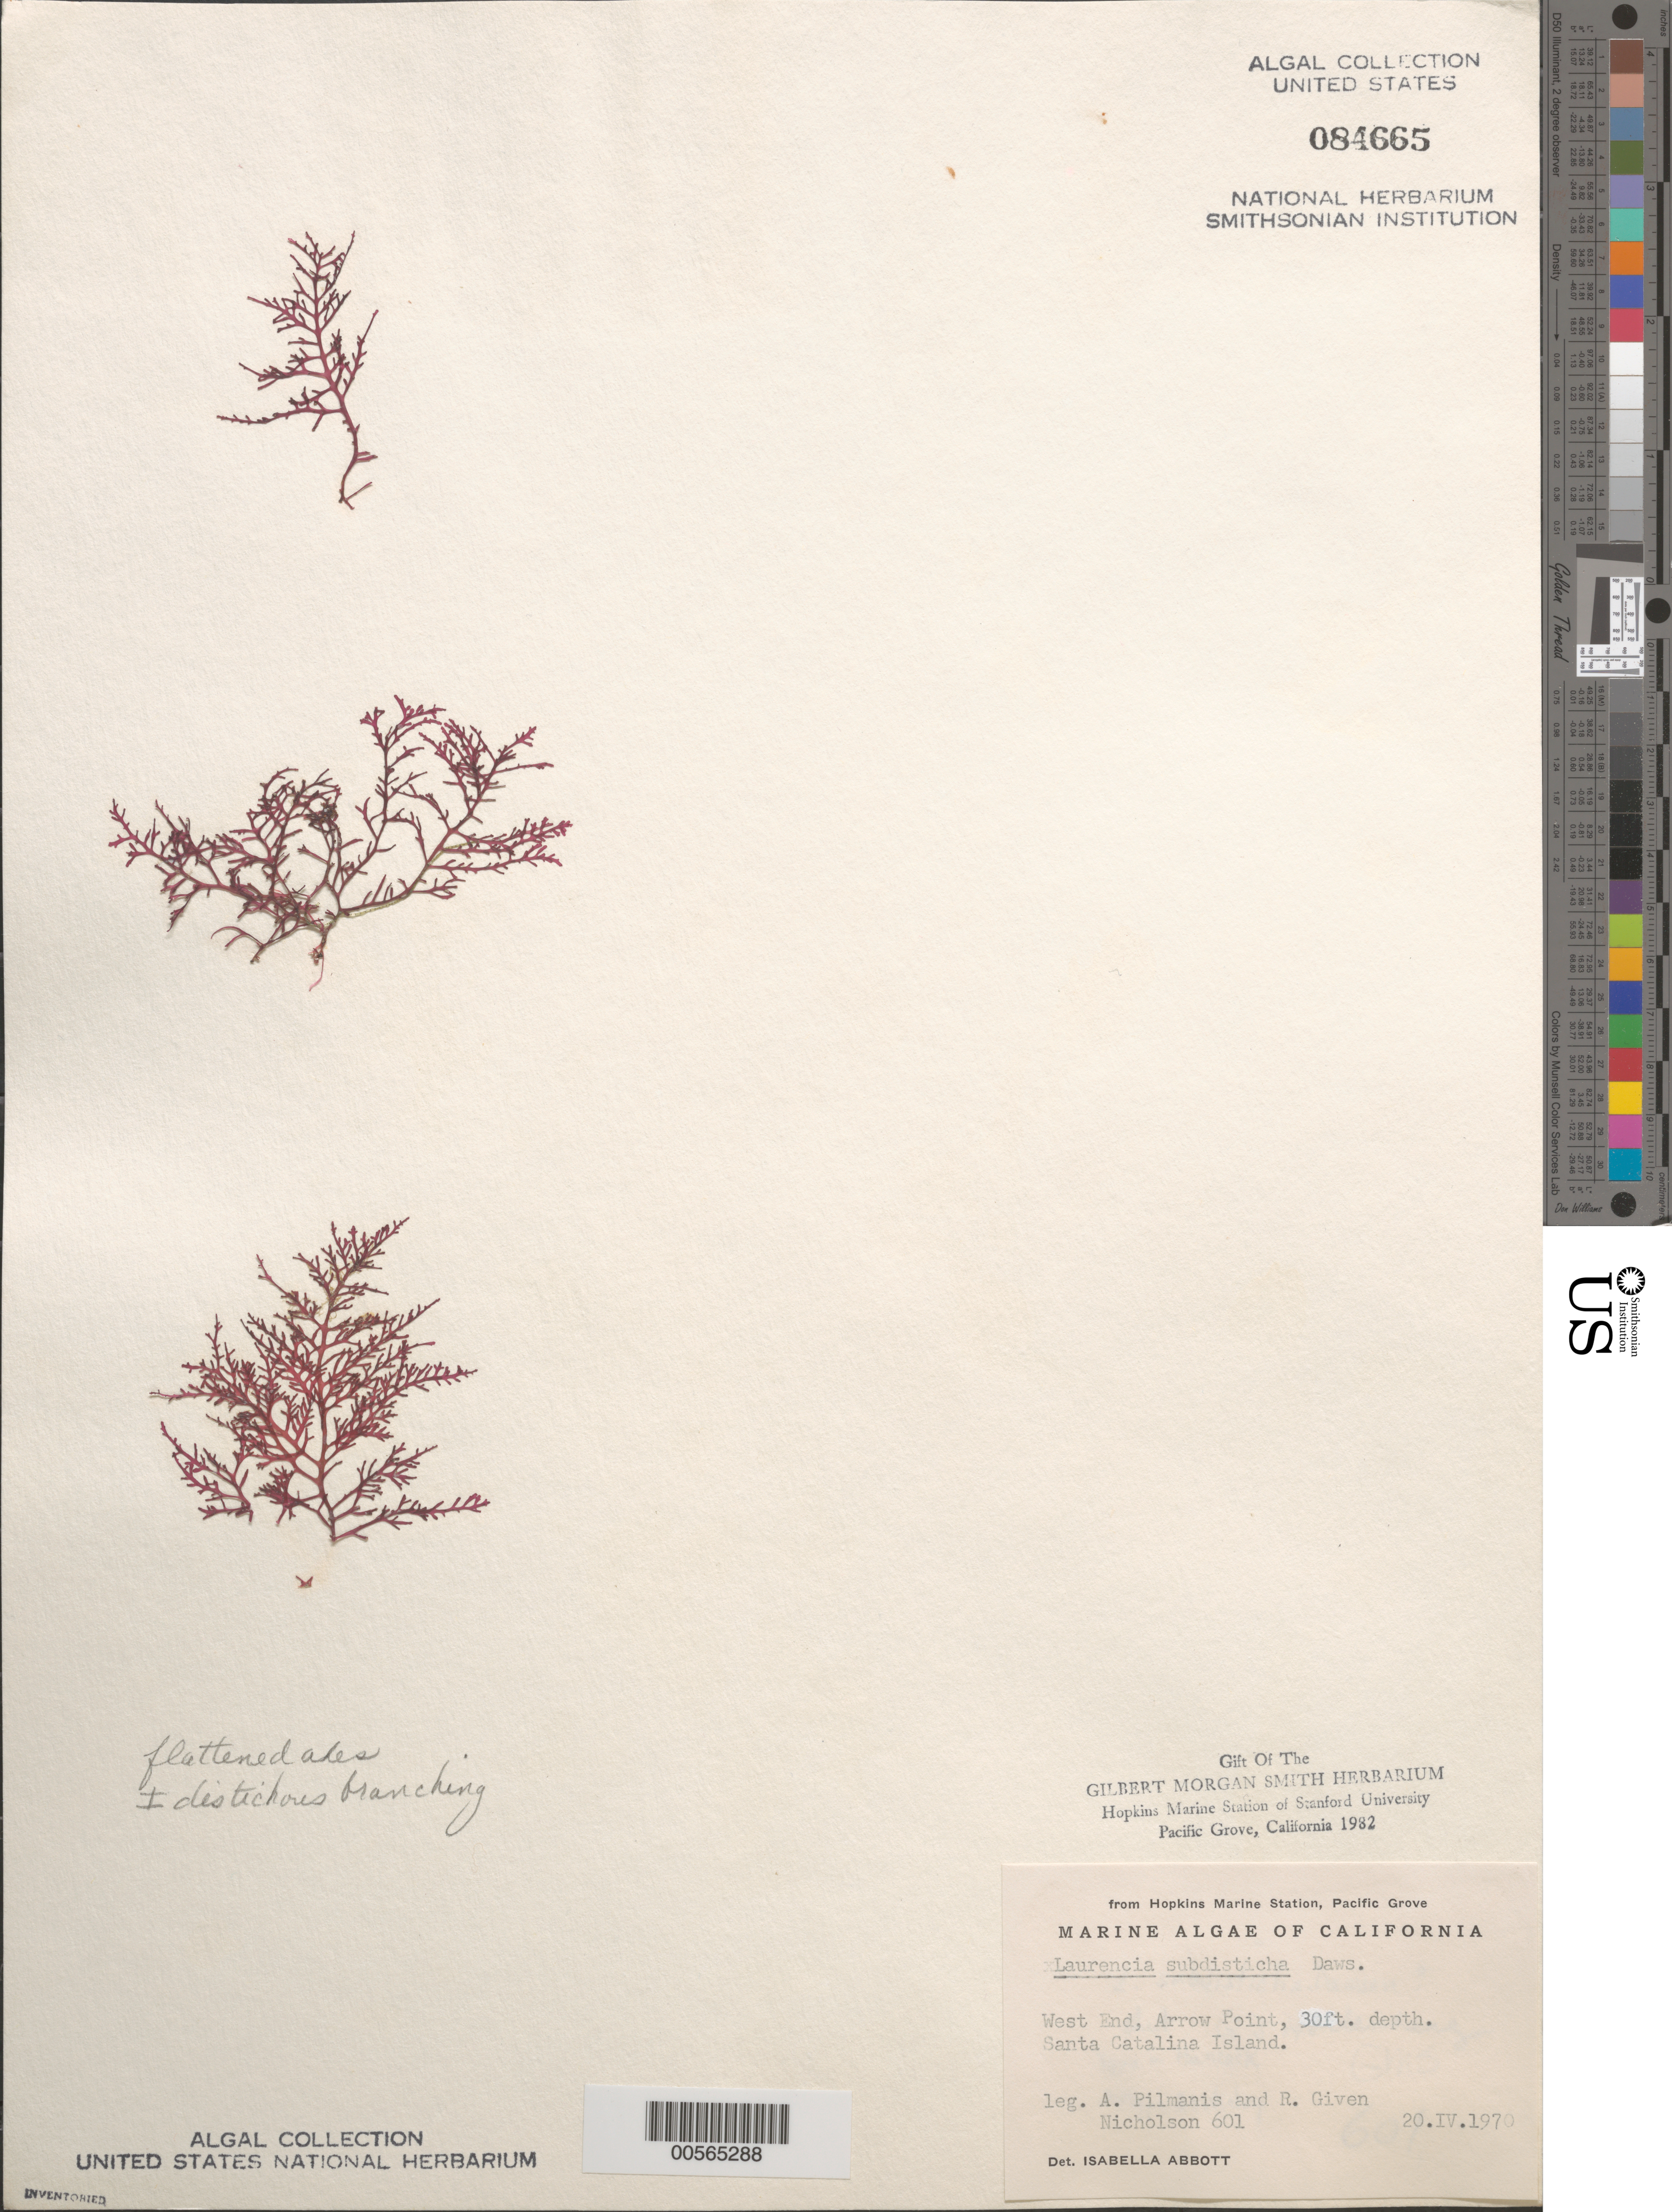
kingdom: Plantae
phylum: Rhodophyta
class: Florideophyceae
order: Ceramiales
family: Rhodomelaceae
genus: Laurencia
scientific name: Laurencia subdisticha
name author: E.Y. Dawson et al.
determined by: Abbott, Isabella A.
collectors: A. Pilmanis & R. Given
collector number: Nln 601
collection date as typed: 20 Apr 1970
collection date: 1970-04-20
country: United States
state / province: California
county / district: Los Angeles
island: Santa Catalina Island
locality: Arrow Point, west end of island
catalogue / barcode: US 84665